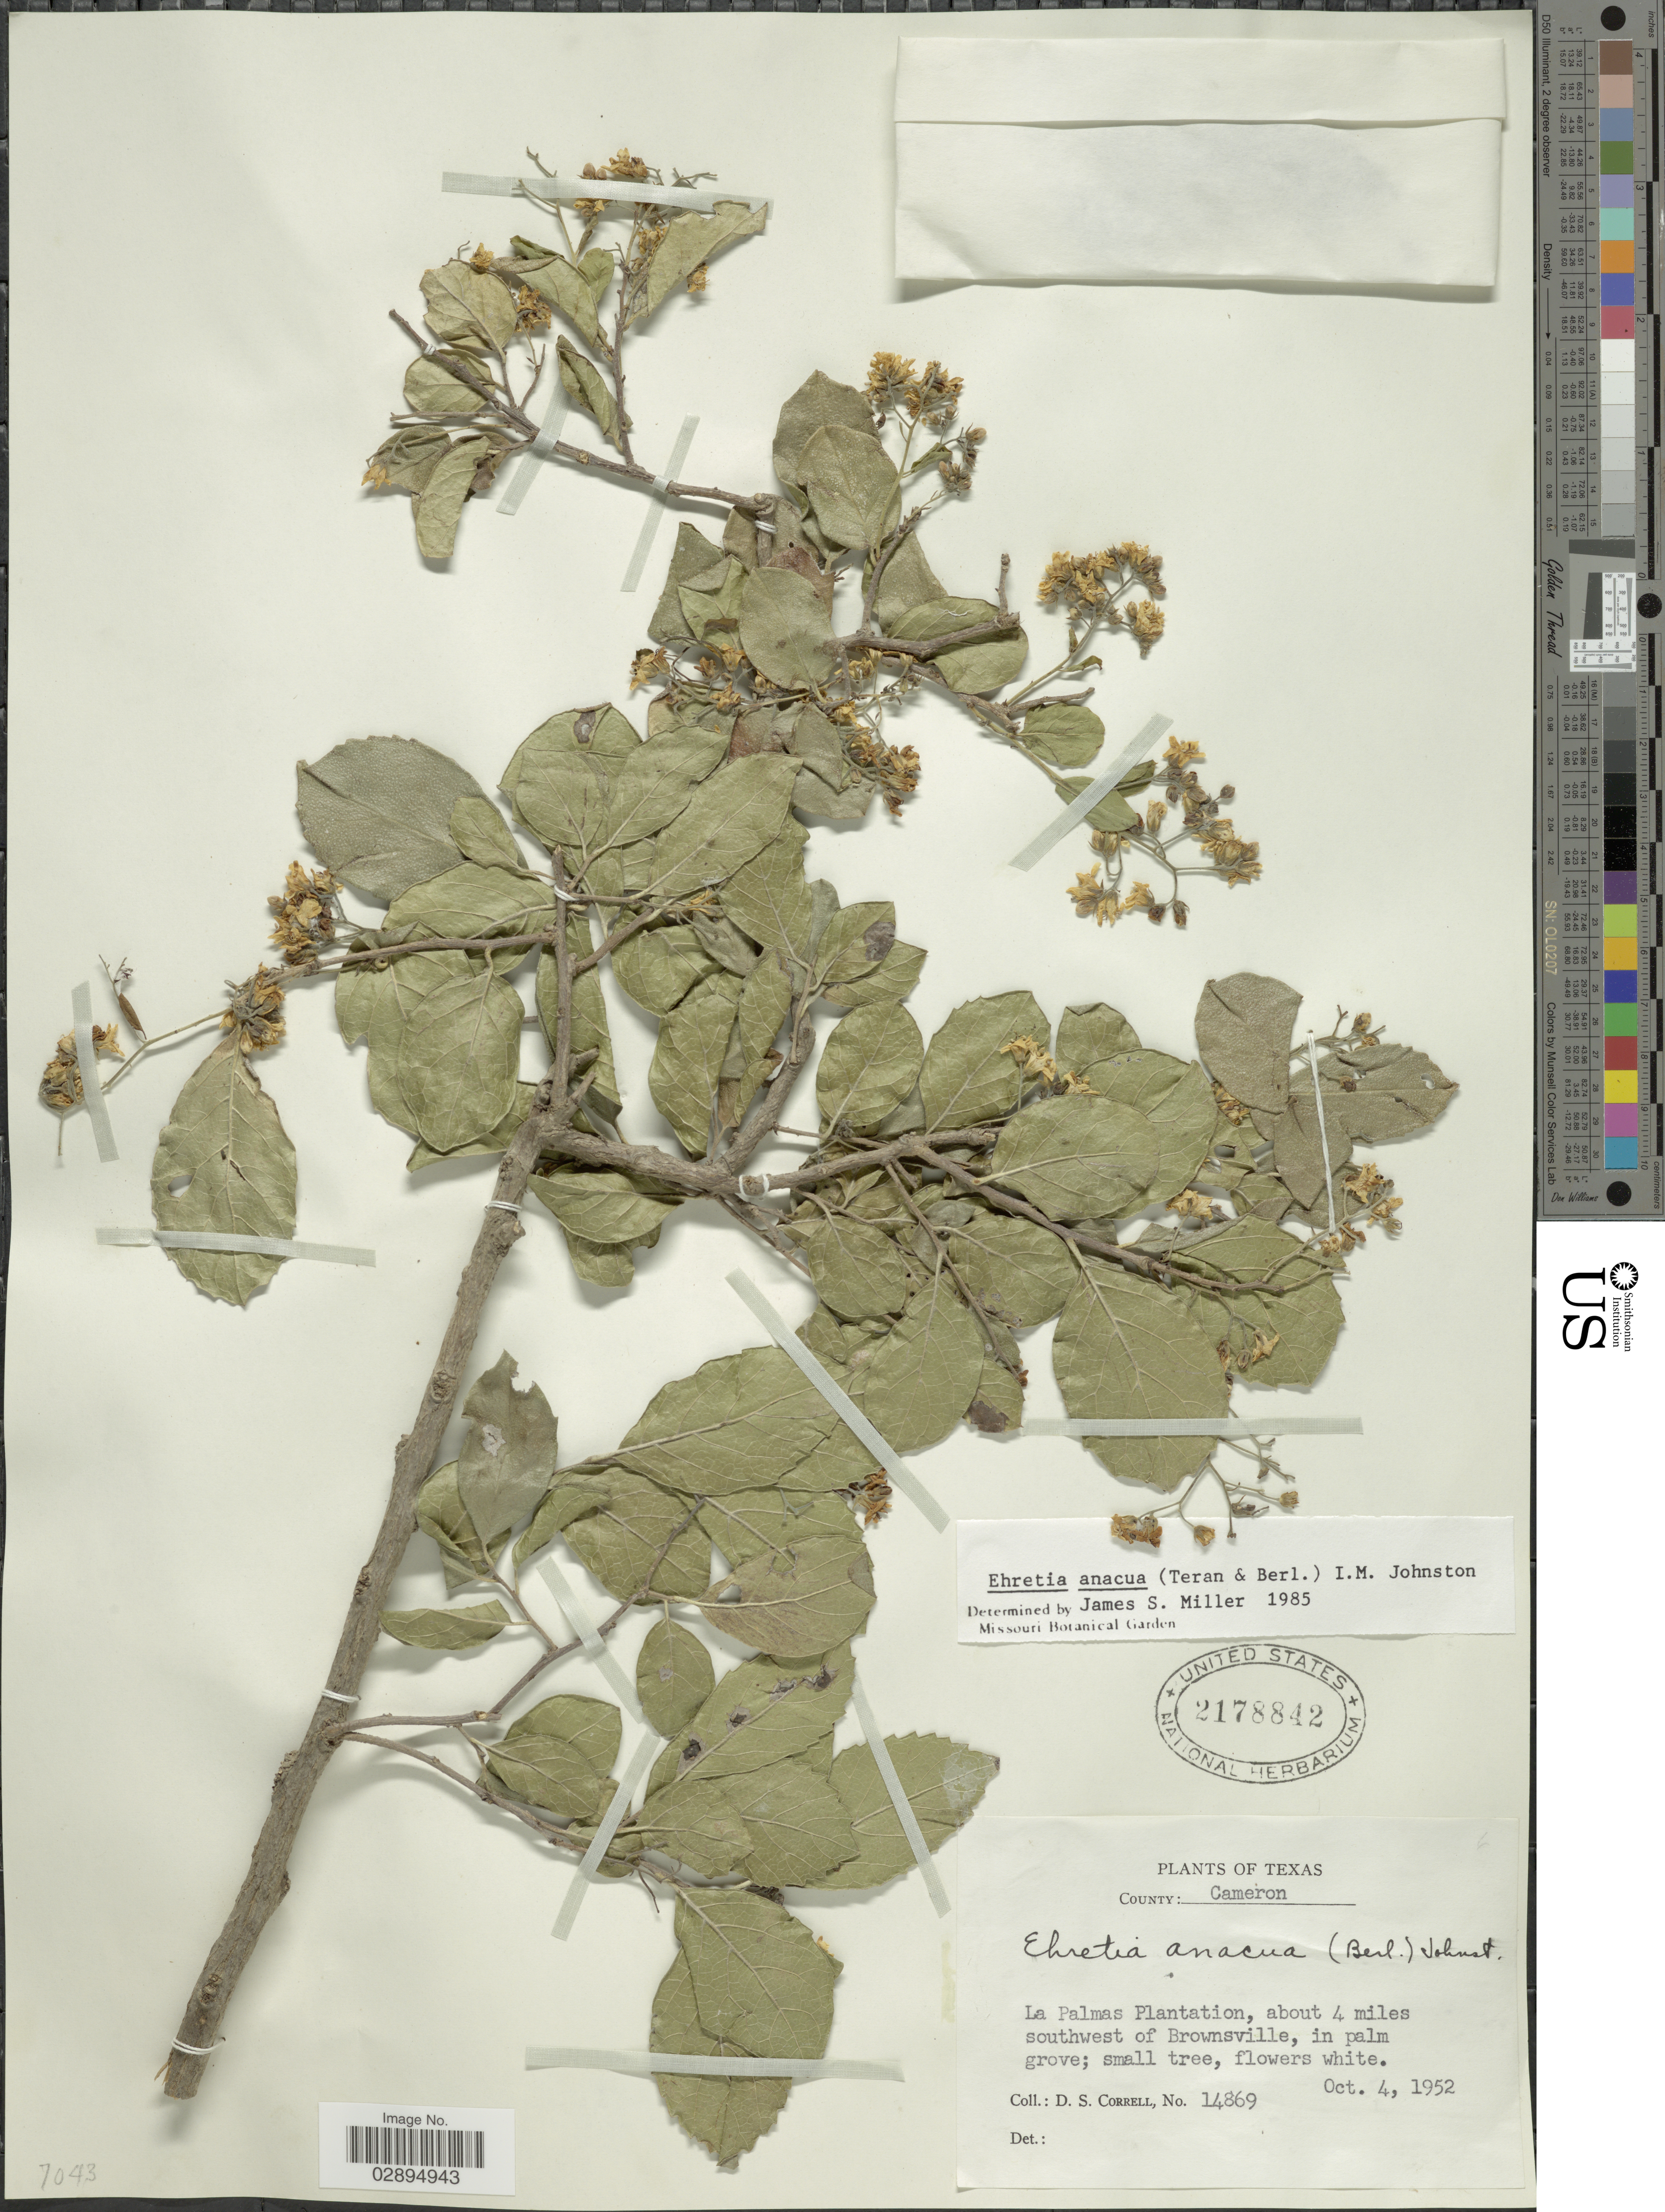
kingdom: Plantae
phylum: Tracheophyta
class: Magnoliopsida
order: Boraginales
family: Ehretiaceae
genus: Ehretia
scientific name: Ehretia anacua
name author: (Terán & Berland.) I.M. Johnst.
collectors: D. S. Correll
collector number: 14869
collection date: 1952-10-04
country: United States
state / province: Texas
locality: County: Cameron. La Palmas Plantation, about 4 miles southwest of Brownsville.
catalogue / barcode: US 2178842